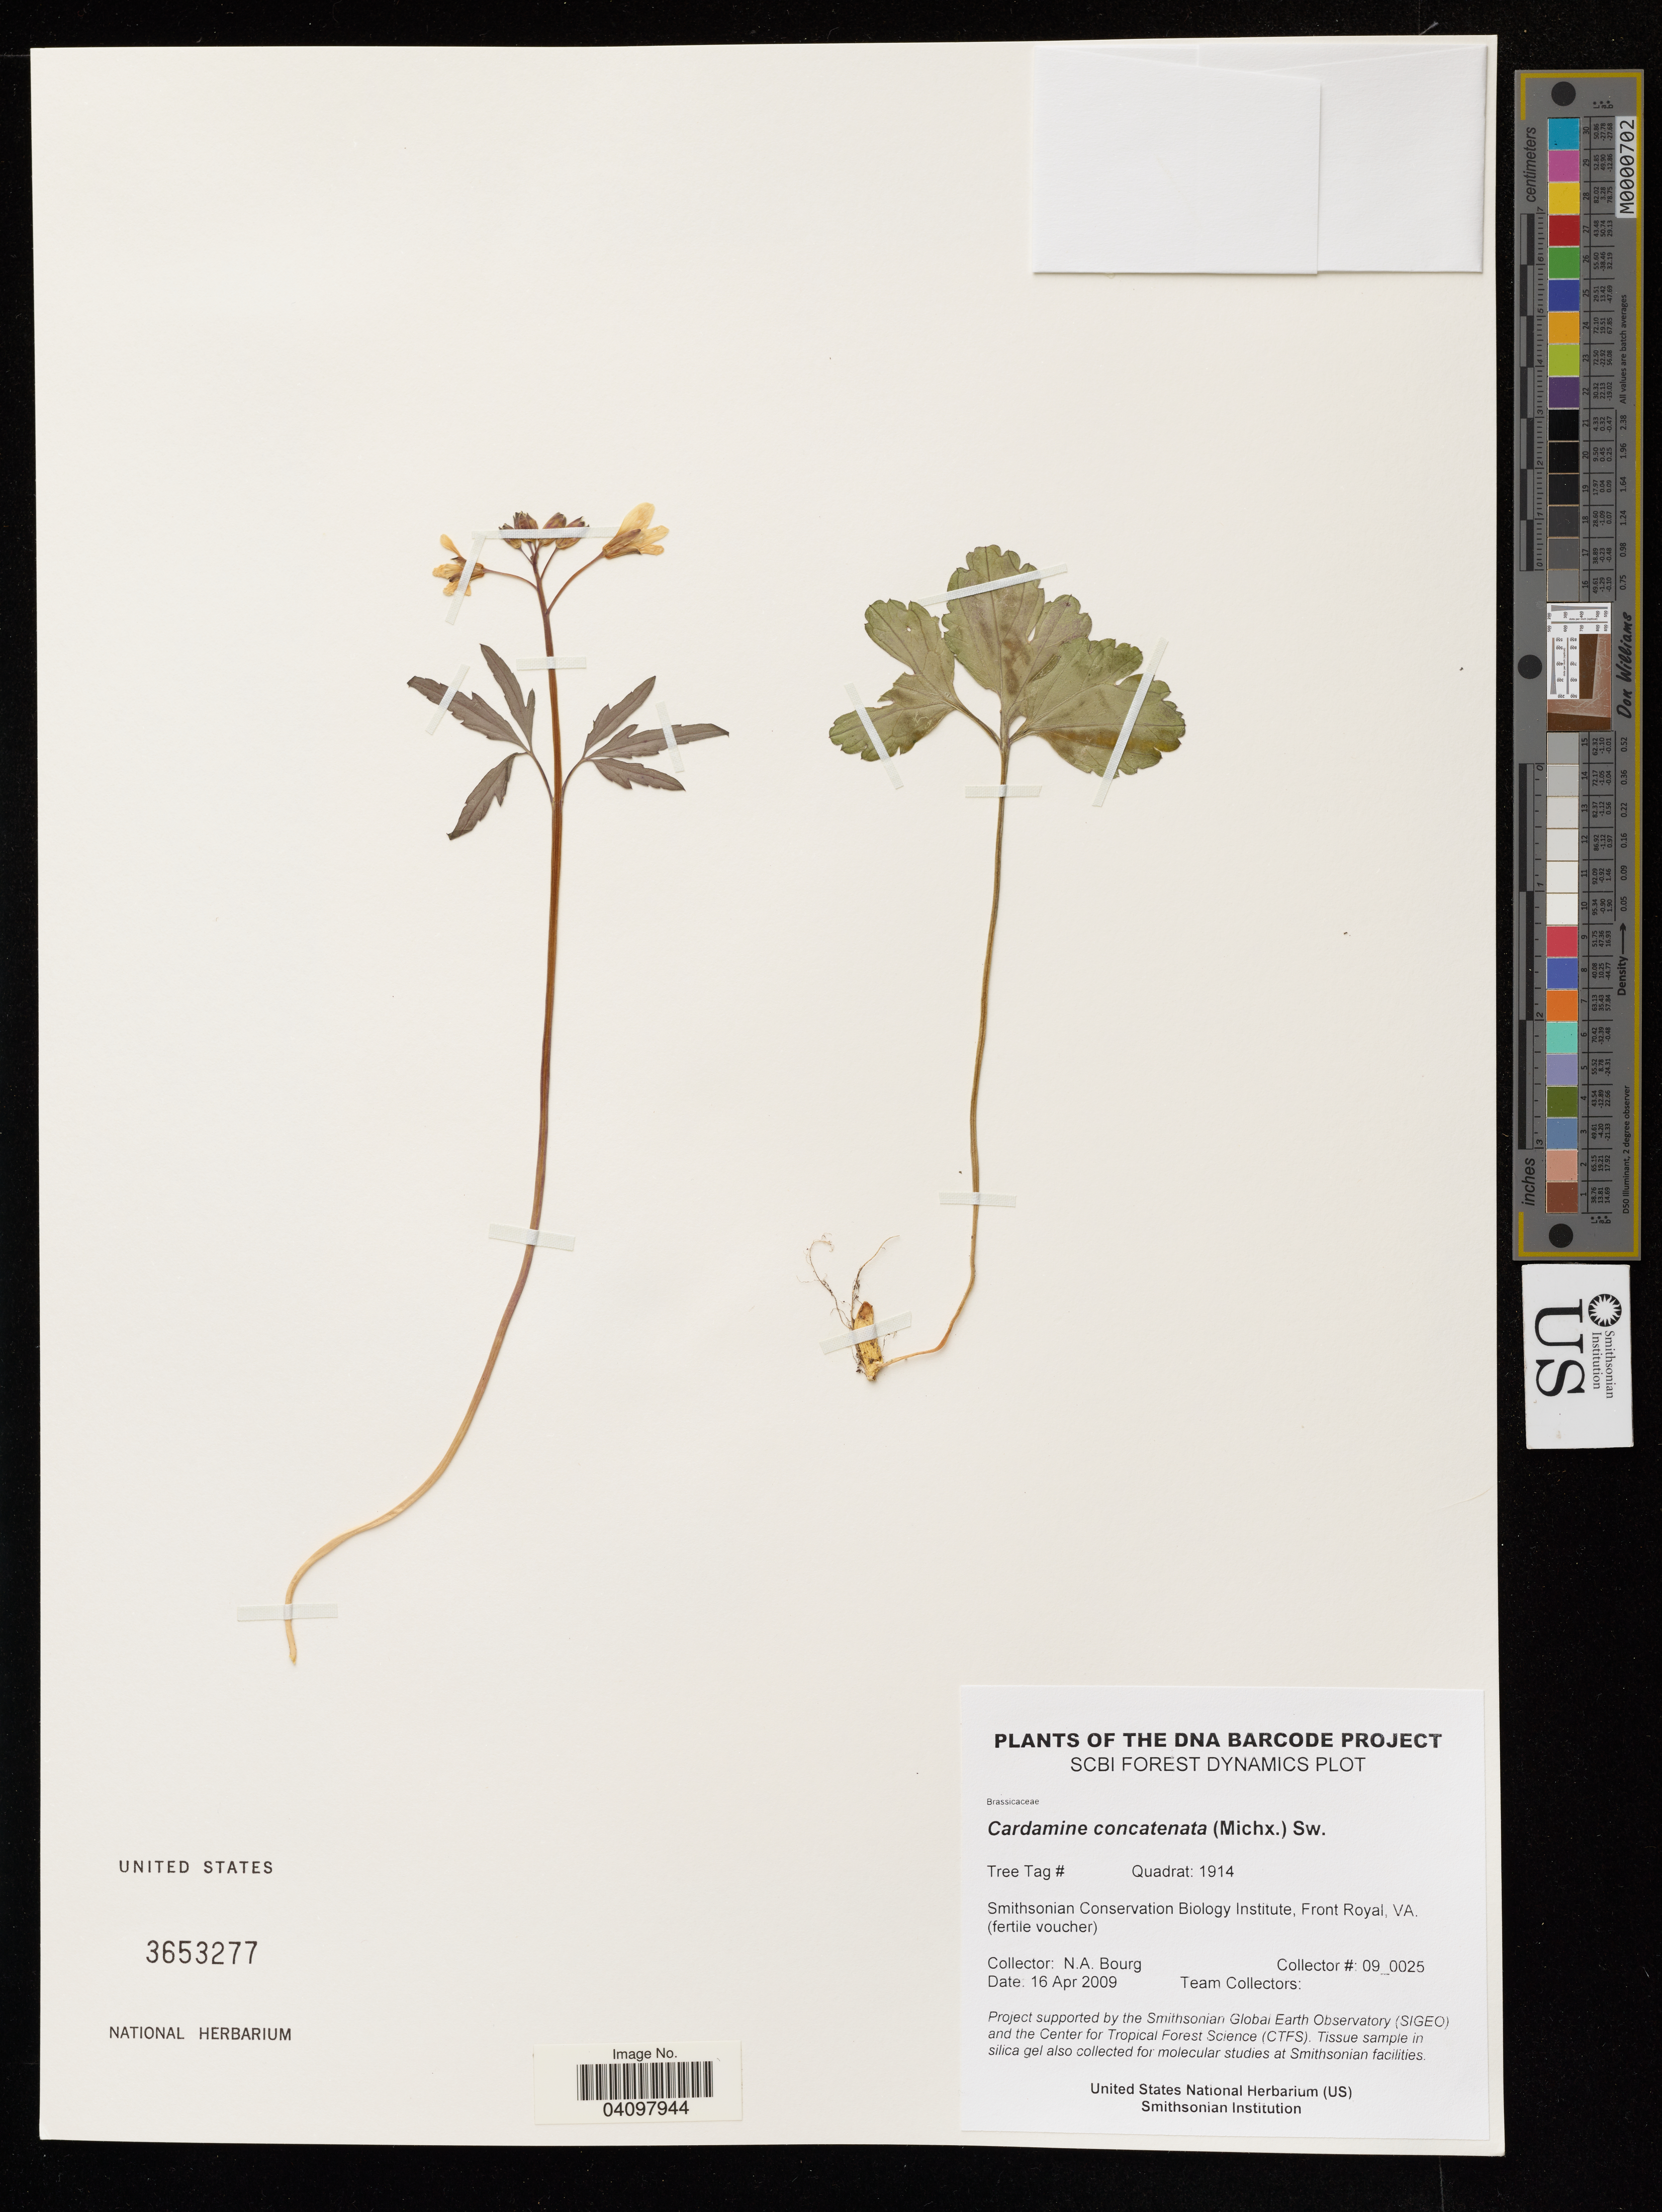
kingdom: Plantae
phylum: Tracheophyta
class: Magnoliopsida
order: Brassicales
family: Brassicaceae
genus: Cardamine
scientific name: Cardamine concatenata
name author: (Michx.) Sw.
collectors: N. A. Bourg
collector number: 09_0025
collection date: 2009-04-16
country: United States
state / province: Virginia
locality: Smithsonian Conservation Biology Institute, Front Royal, VA.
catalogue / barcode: US 3653277